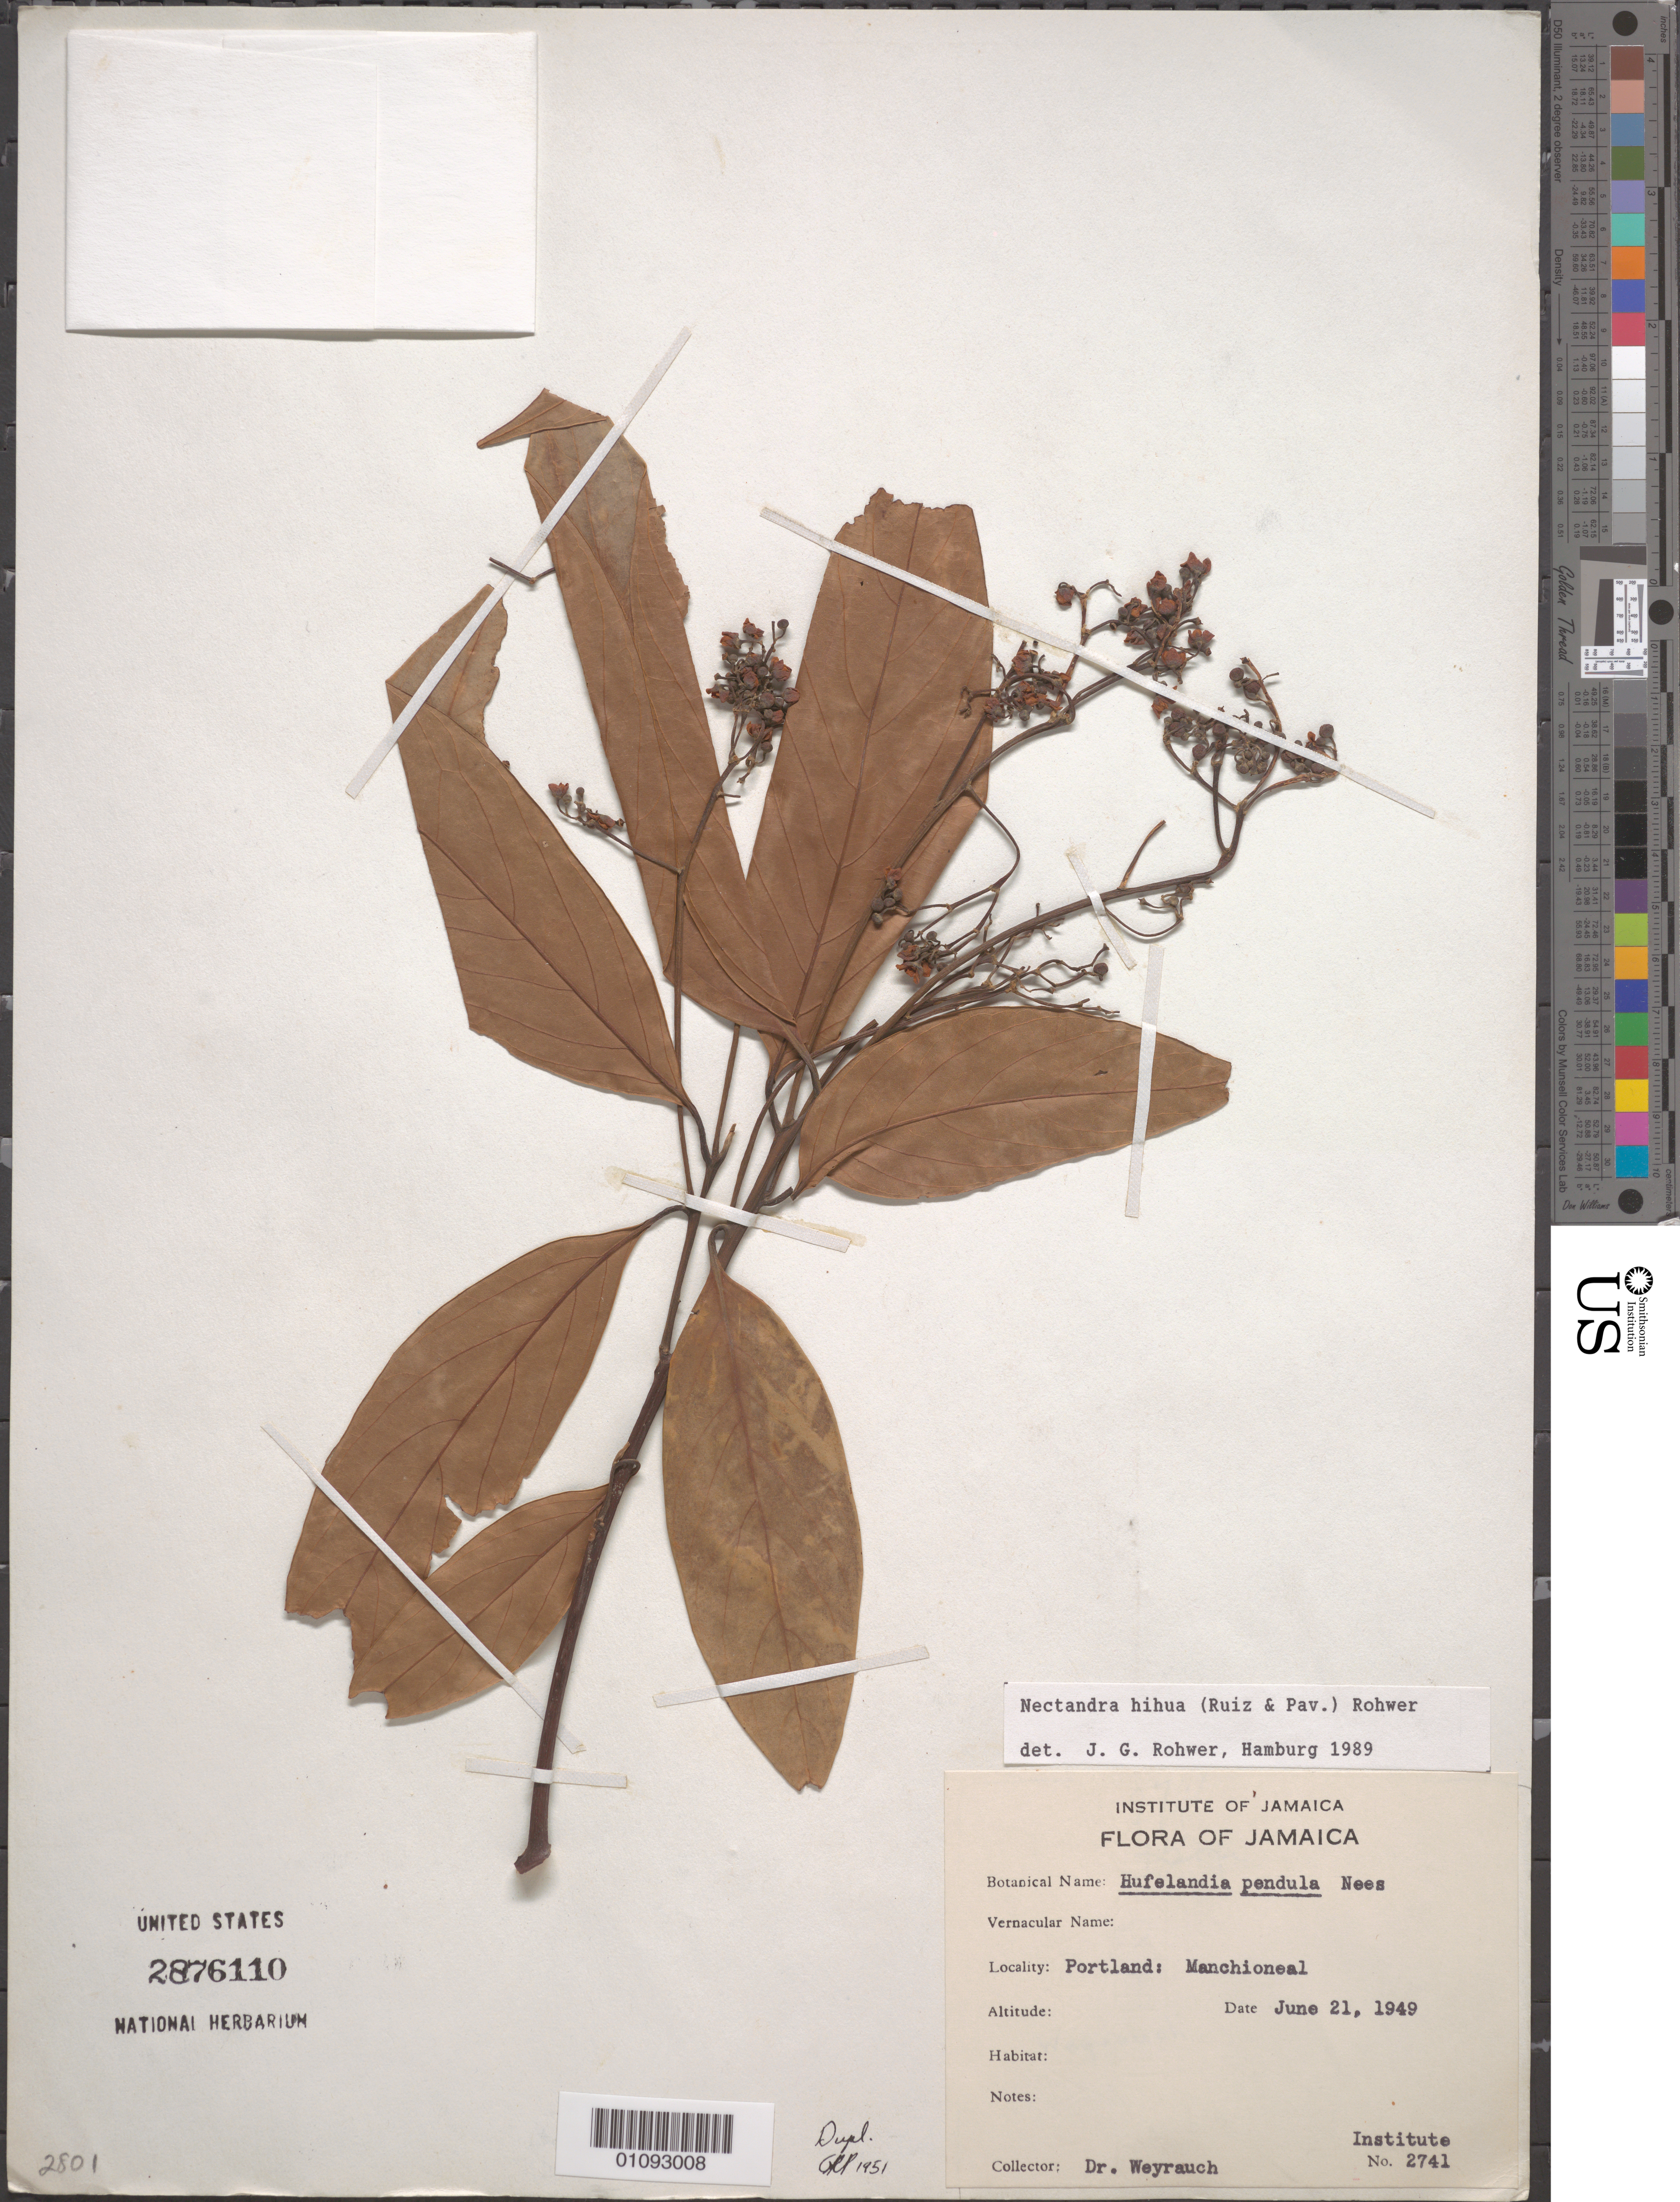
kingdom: Plantae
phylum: Tracheophyta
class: Magnoliopsida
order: Laurales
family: Lauraceae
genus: Nectandra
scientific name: Nectandra hihua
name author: (Ruiz & Pav.) Rohwer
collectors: -. Weyrauch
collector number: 2741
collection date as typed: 21 Jun 1949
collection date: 1949-06-21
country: Jamaica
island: Jamaica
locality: Portland, Manchioneal.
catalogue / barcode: US 2876110